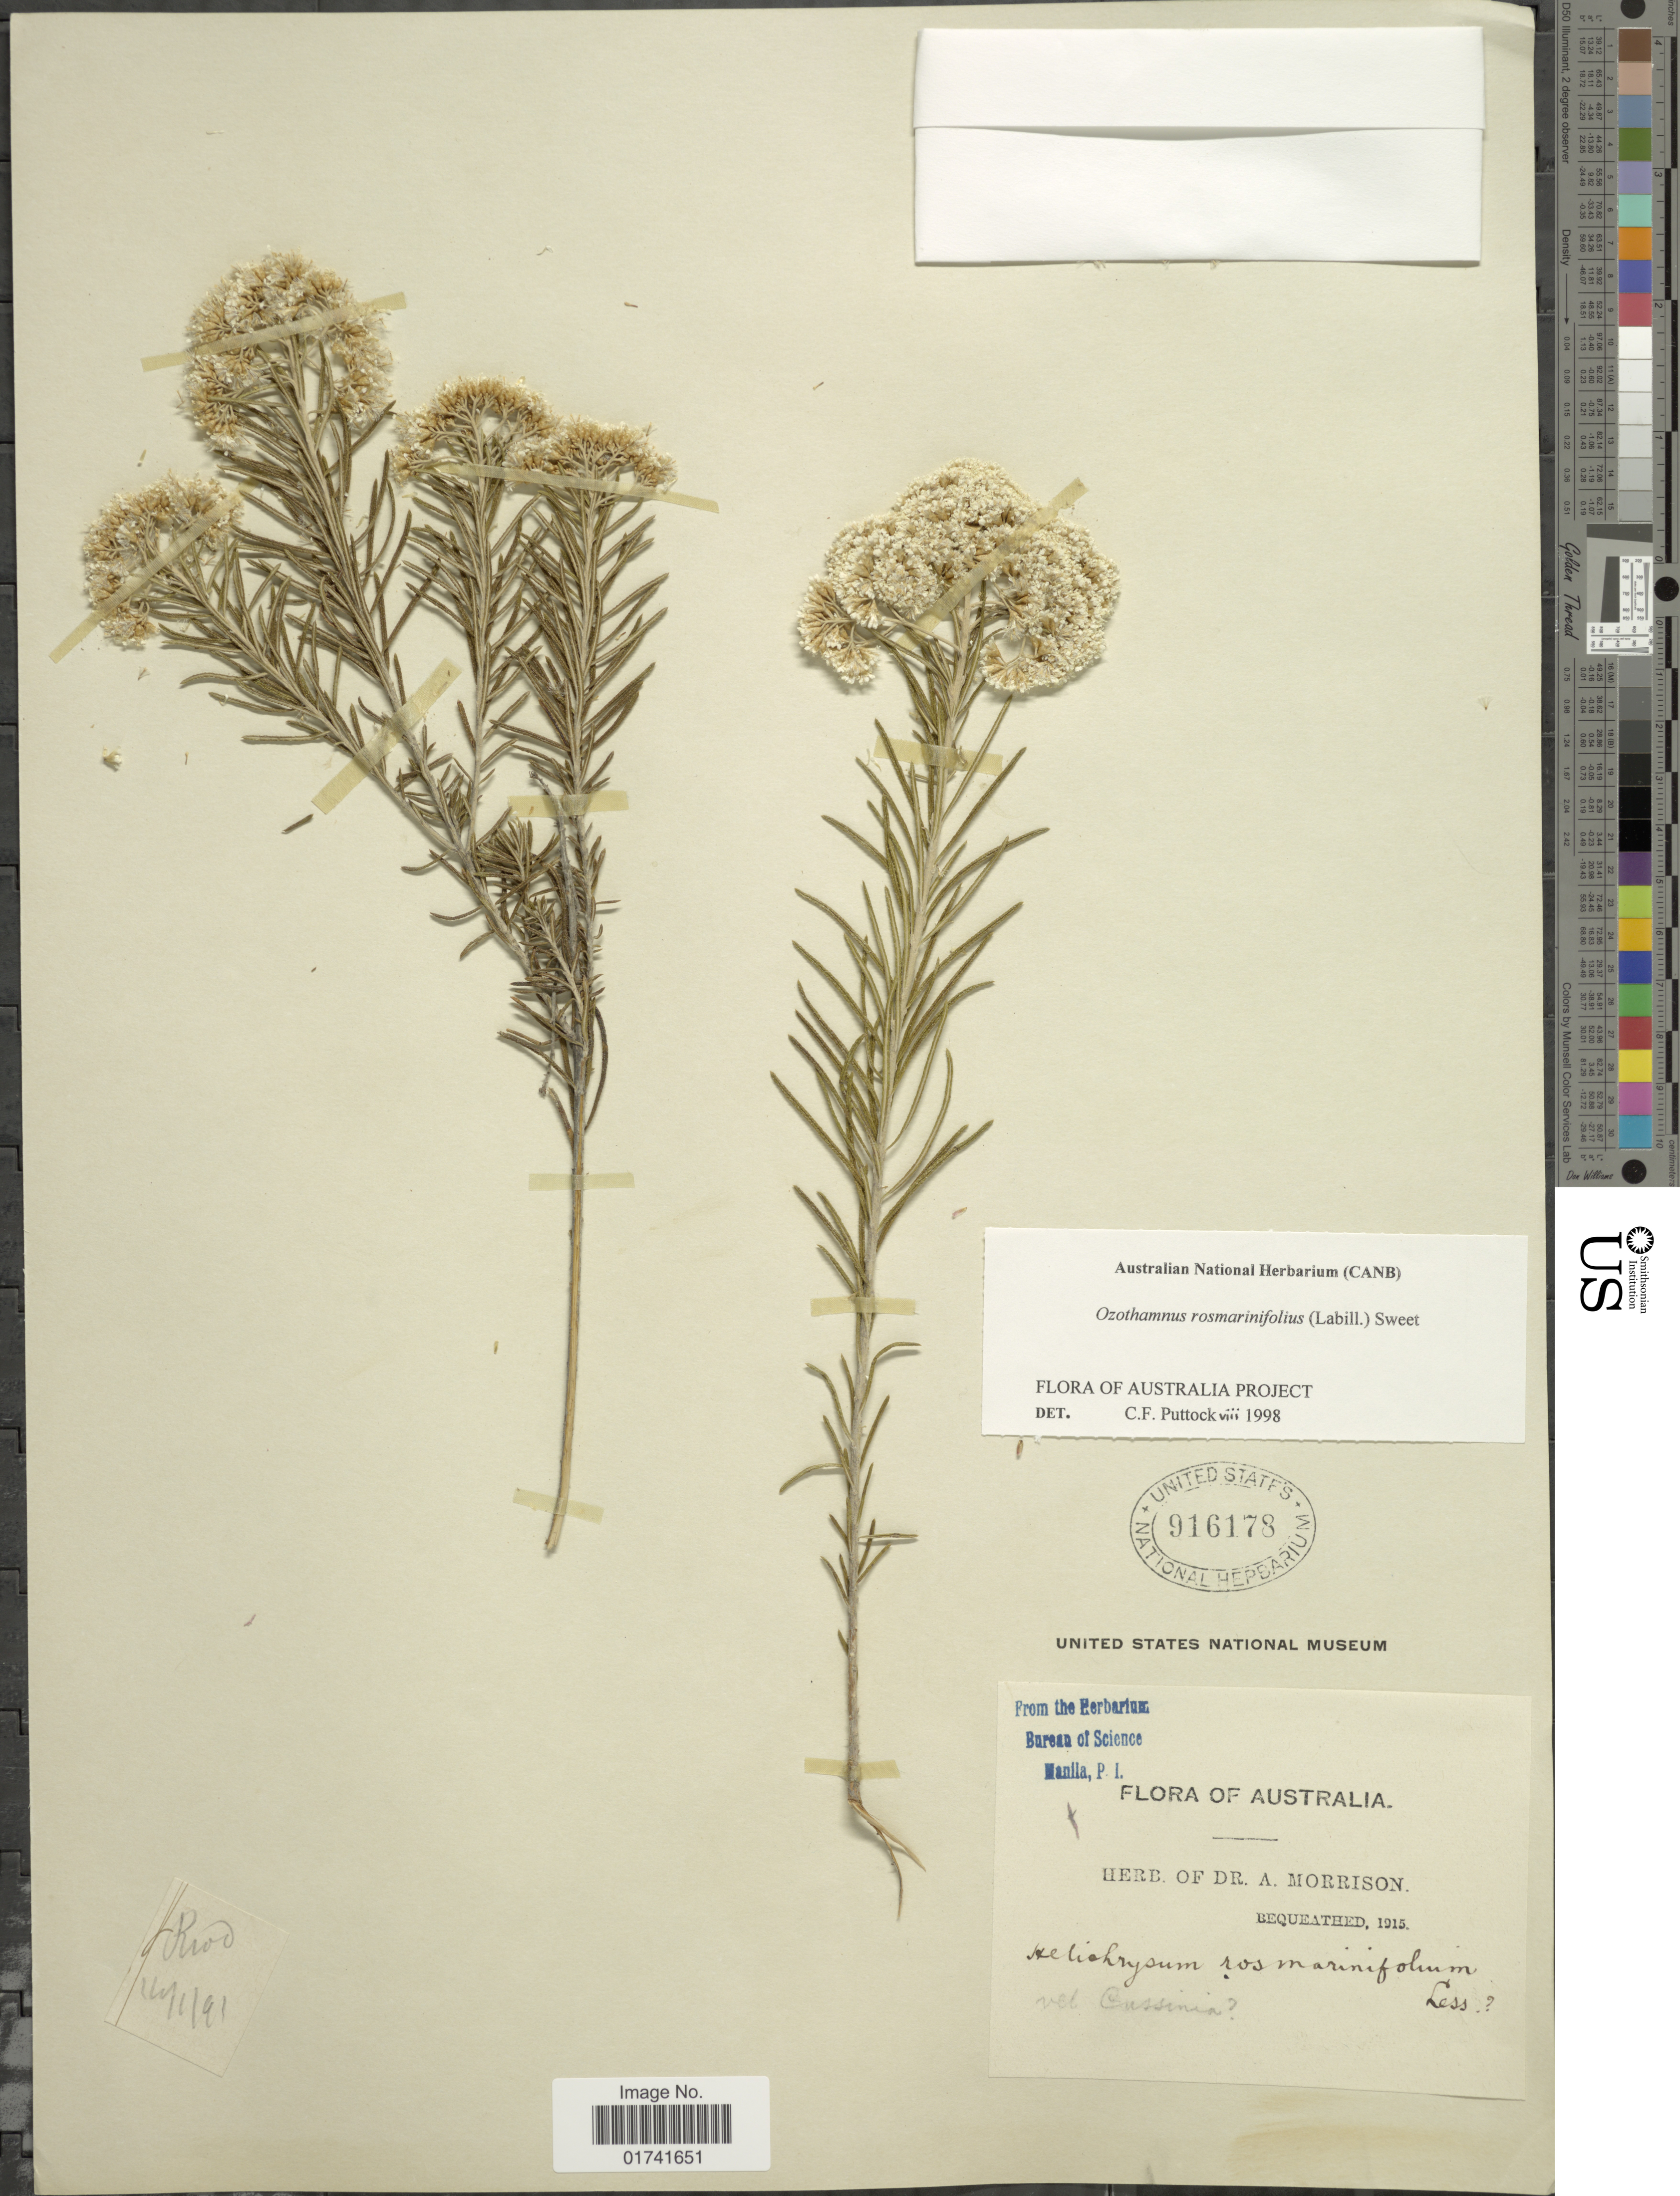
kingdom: Plantae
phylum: Tracheophyta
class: Magnoliopsida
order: Asterales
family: Asteraceae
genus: Ozothamnus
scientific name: Ozothamnus rosmarinifolius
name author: (Labill.) Sweet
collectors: ex herb. Dr. A. Morrison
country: Australia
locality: Ved Cassinia [unsure placement]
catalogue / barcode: US 916178